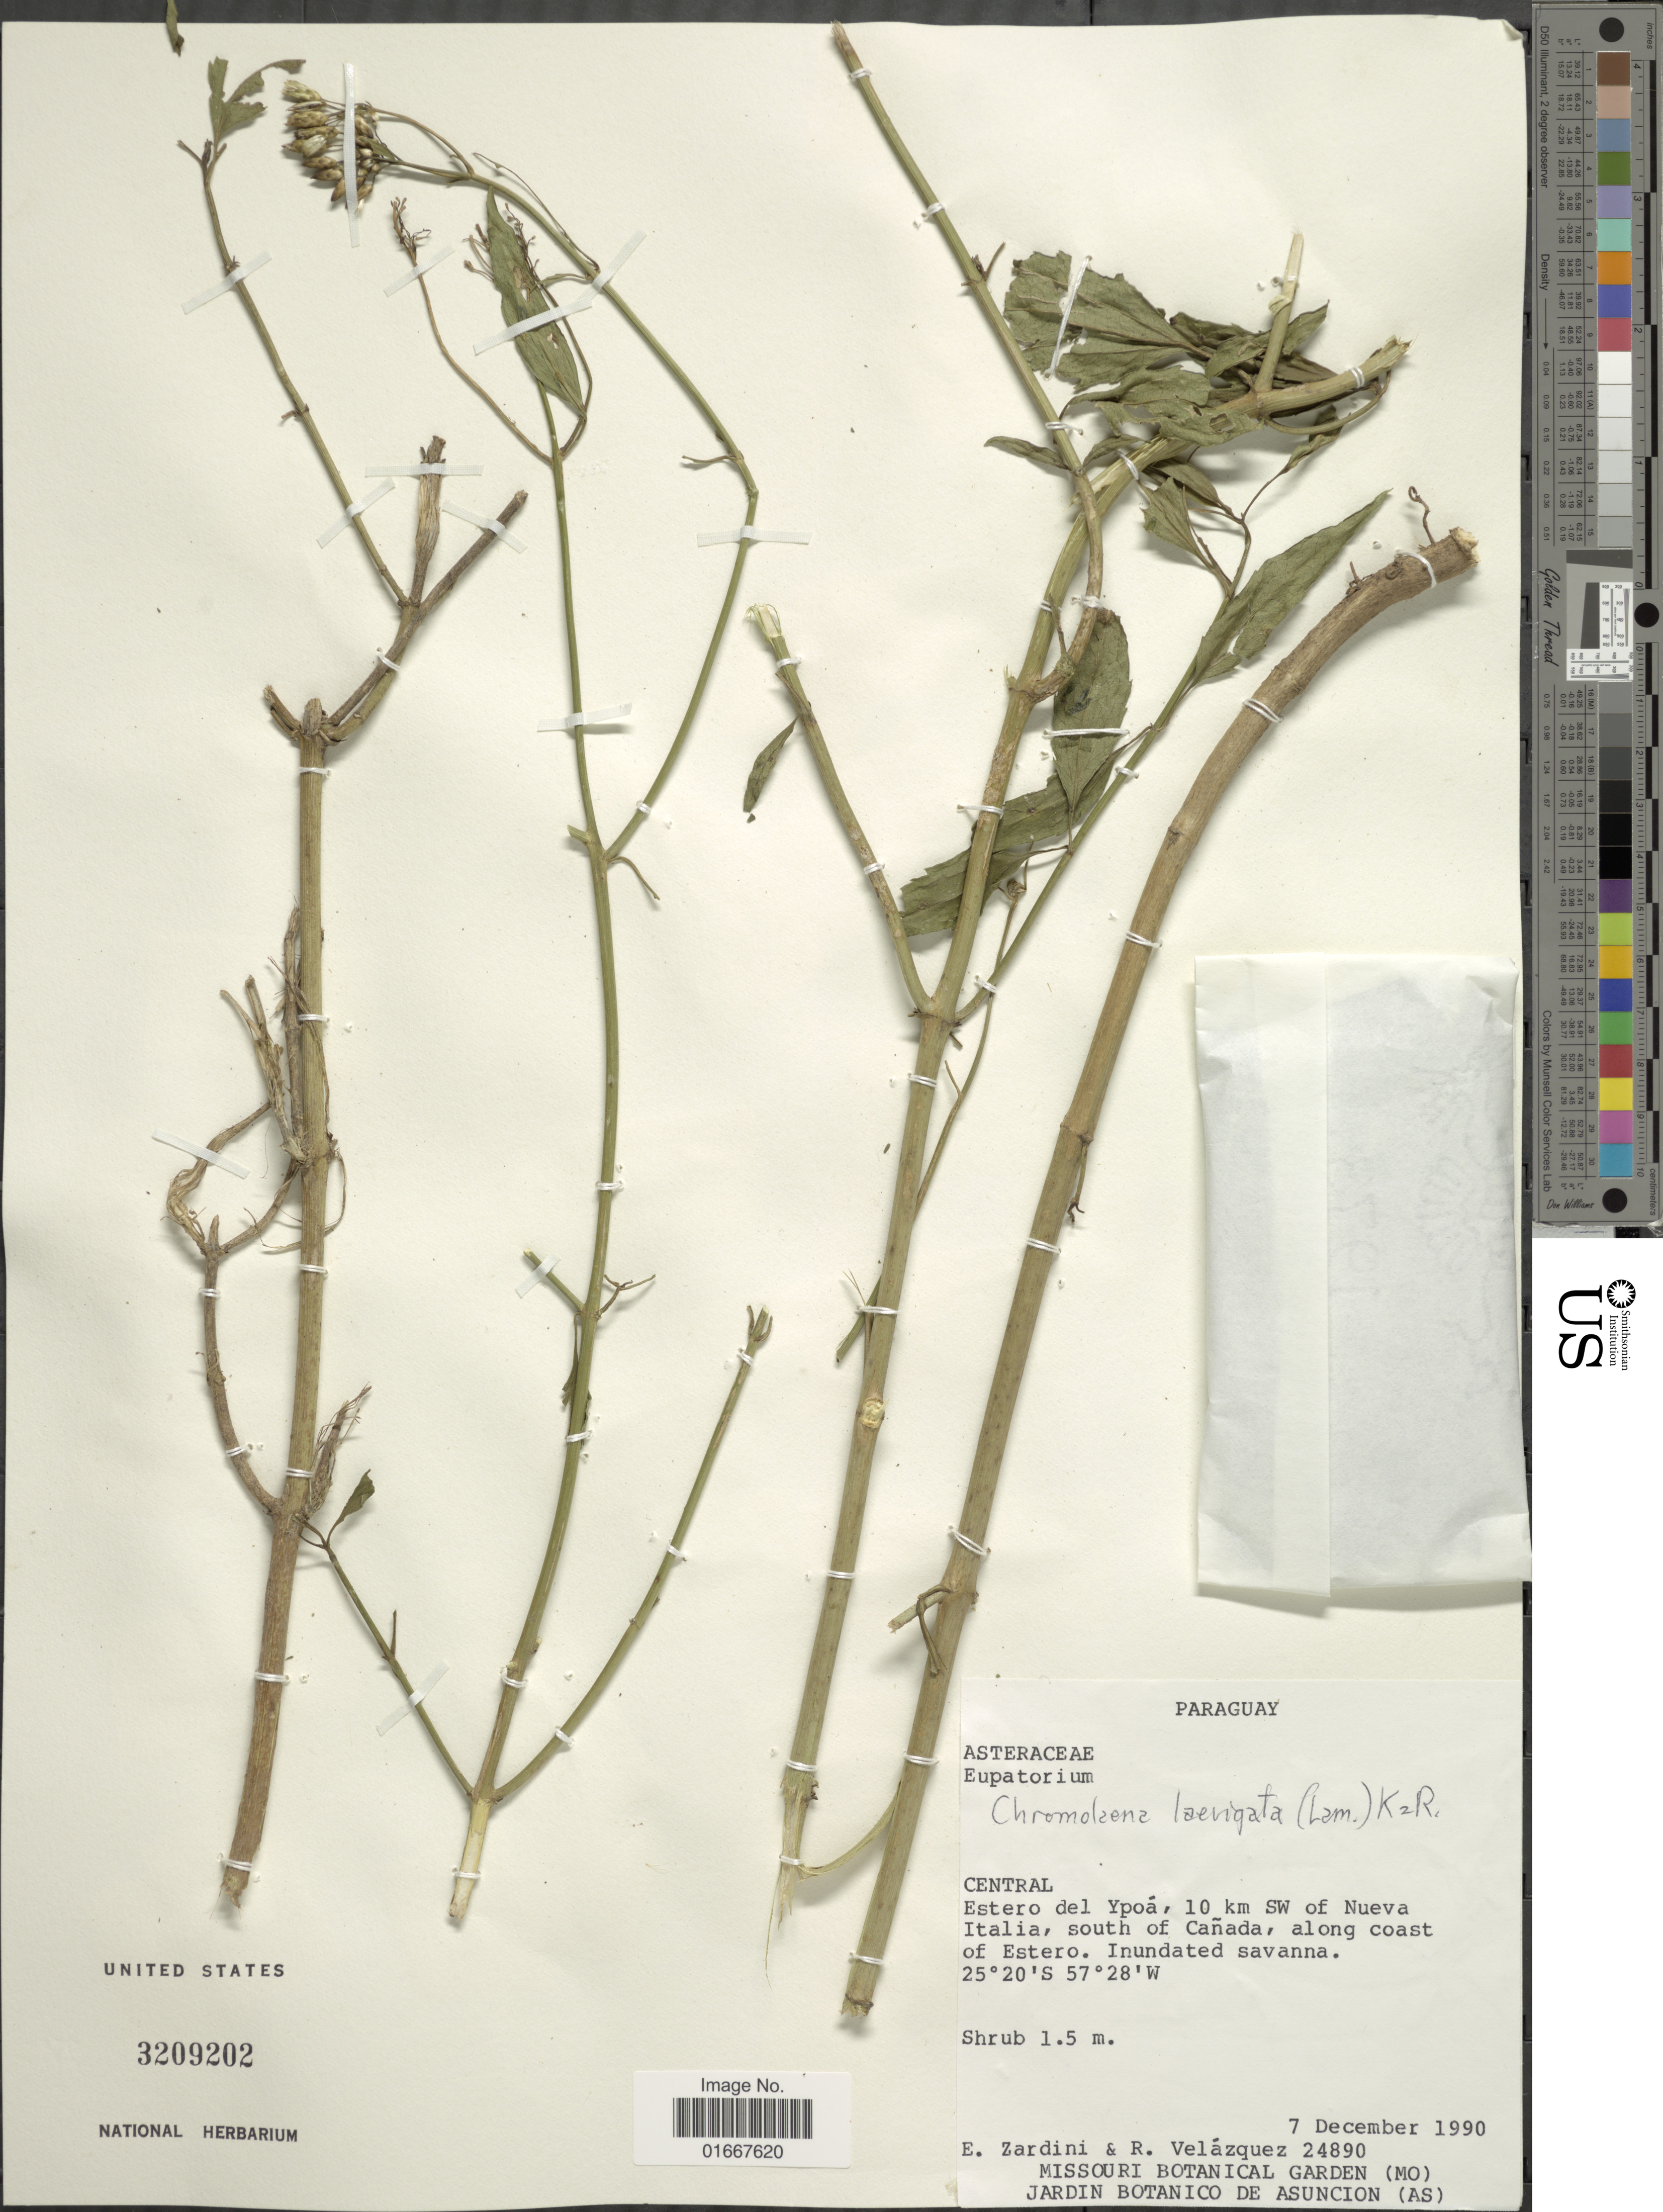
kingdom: Plantae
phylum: Tracheophyta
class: Magnoliopsida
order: Asterales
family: Asteraceae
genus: Chromolaena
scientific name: Chromolaena laevigata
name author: (Lam.) R.M. King & H. Rob.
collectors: E. M. Zardini & R. Velázquez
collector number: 24890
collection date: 1990-12-07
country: Paraguay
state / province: Central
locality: Estero del Ypoá, 10 km SW of Nueva Italia, south of Cañada, along coast of Estero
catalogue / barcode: US 3209202